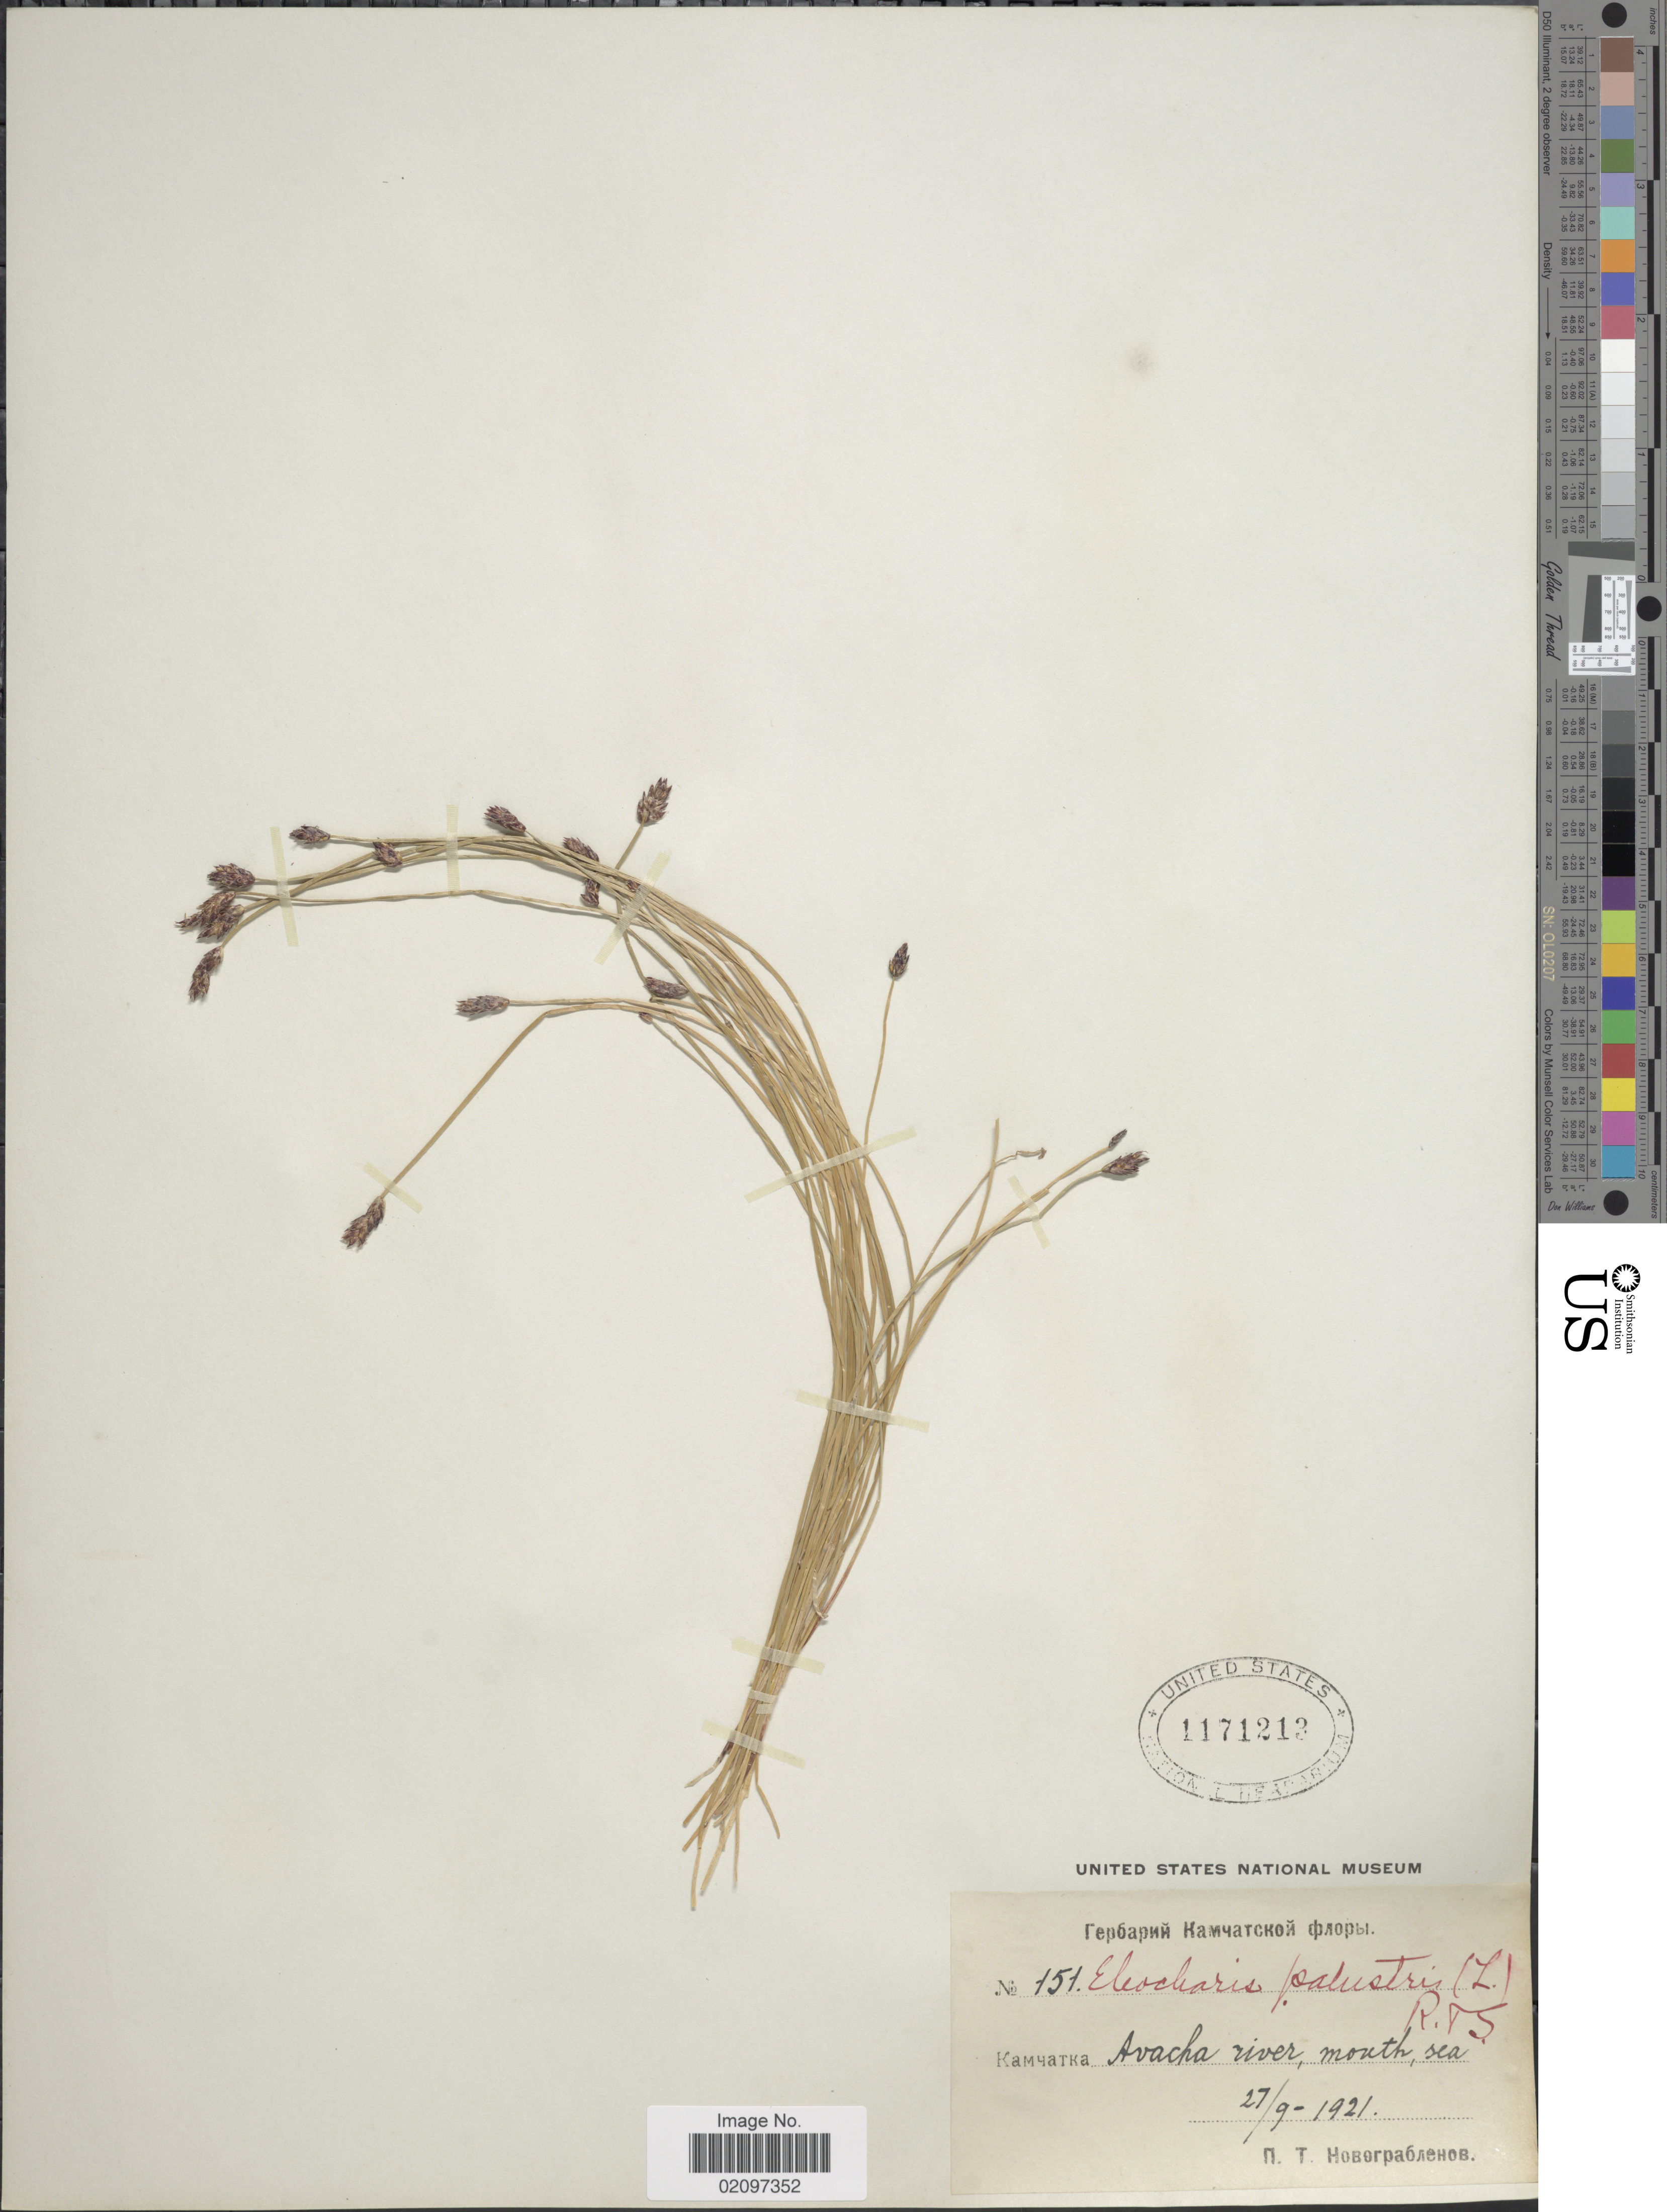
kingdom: Plantae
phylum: Tracheophyta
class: Liliopsida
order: Poales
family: Cyperaceae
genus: Eleocharis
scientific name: Eleocharis palustris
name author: (L.) Roem. & Schult.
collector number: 151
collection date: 1921-09-27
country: Russian Federation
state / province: Kamchatka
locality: X Avacha river,mouth, sea.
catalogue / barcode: US 1171213